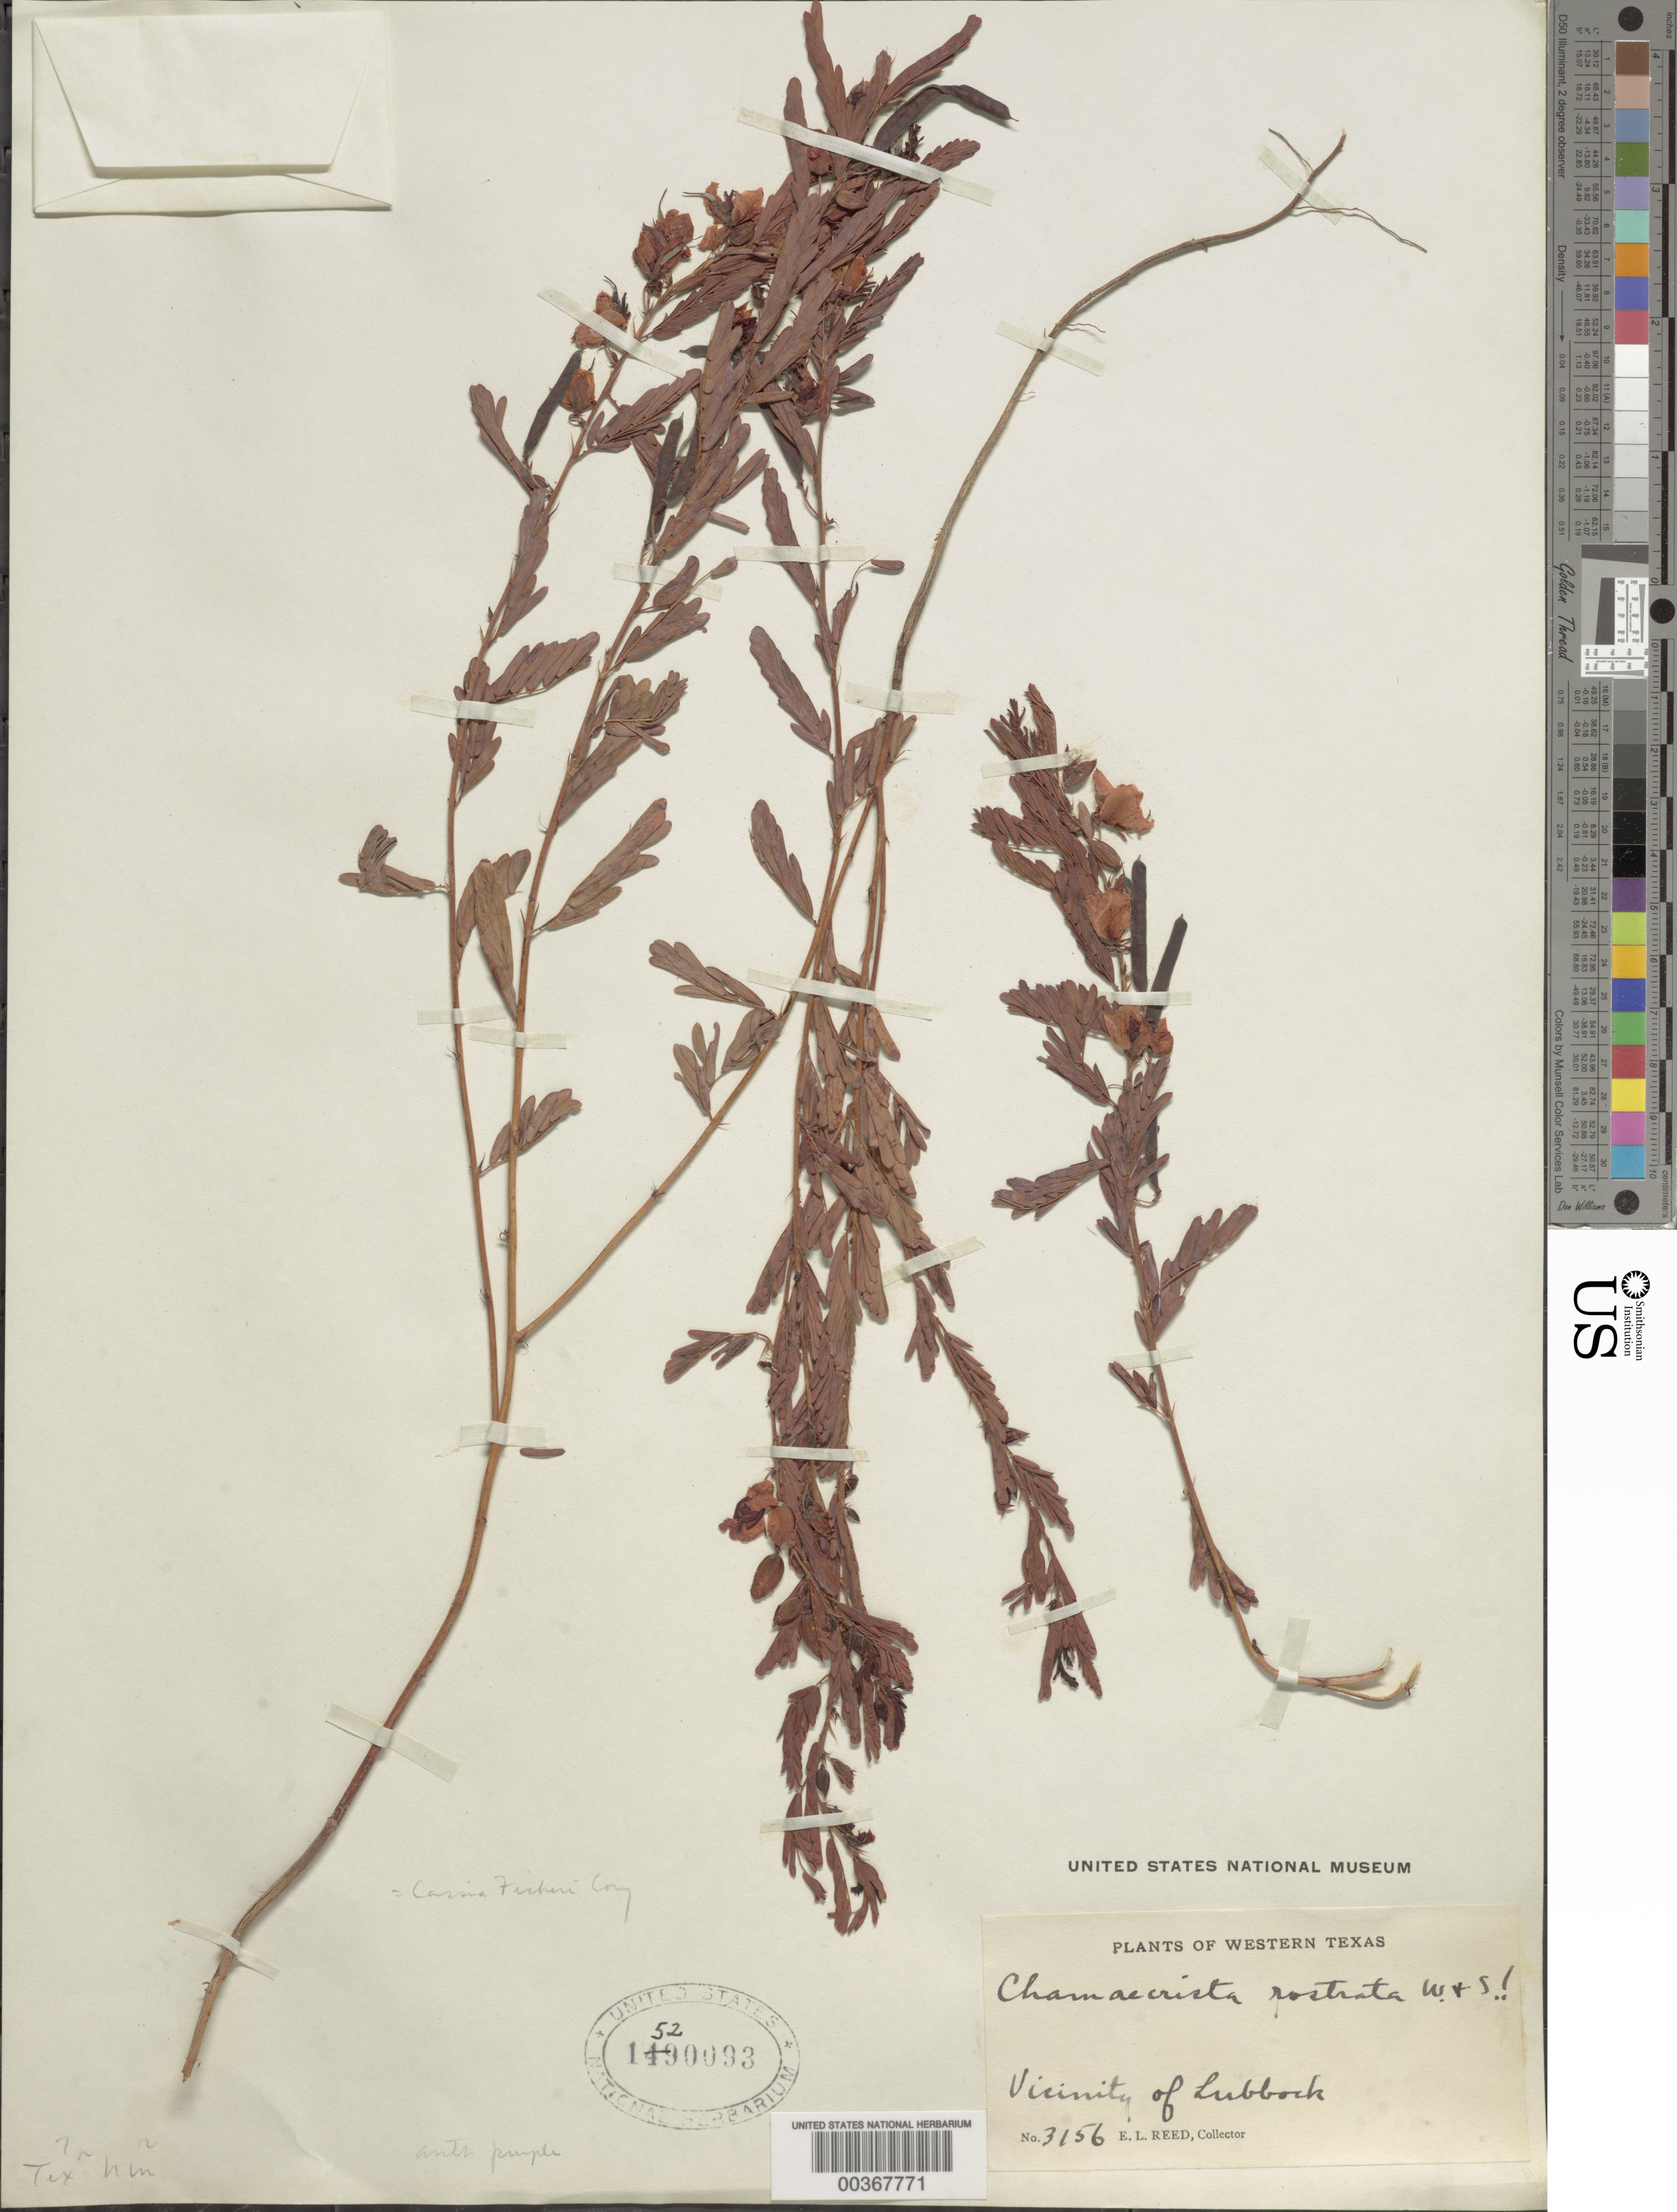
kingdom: Plantae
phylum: Tracheophyta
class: Magnoliopsida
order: Fabales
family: Fabaceae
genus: Cassia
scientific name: Cassia fasciculata var. rostrata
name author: (Wooton & Standl.) B.L. Turner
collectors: E. Reed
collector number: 3156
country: United States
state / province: Texas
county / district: Lubbock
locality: Vicinity of lubbock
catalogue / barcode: US 1520093